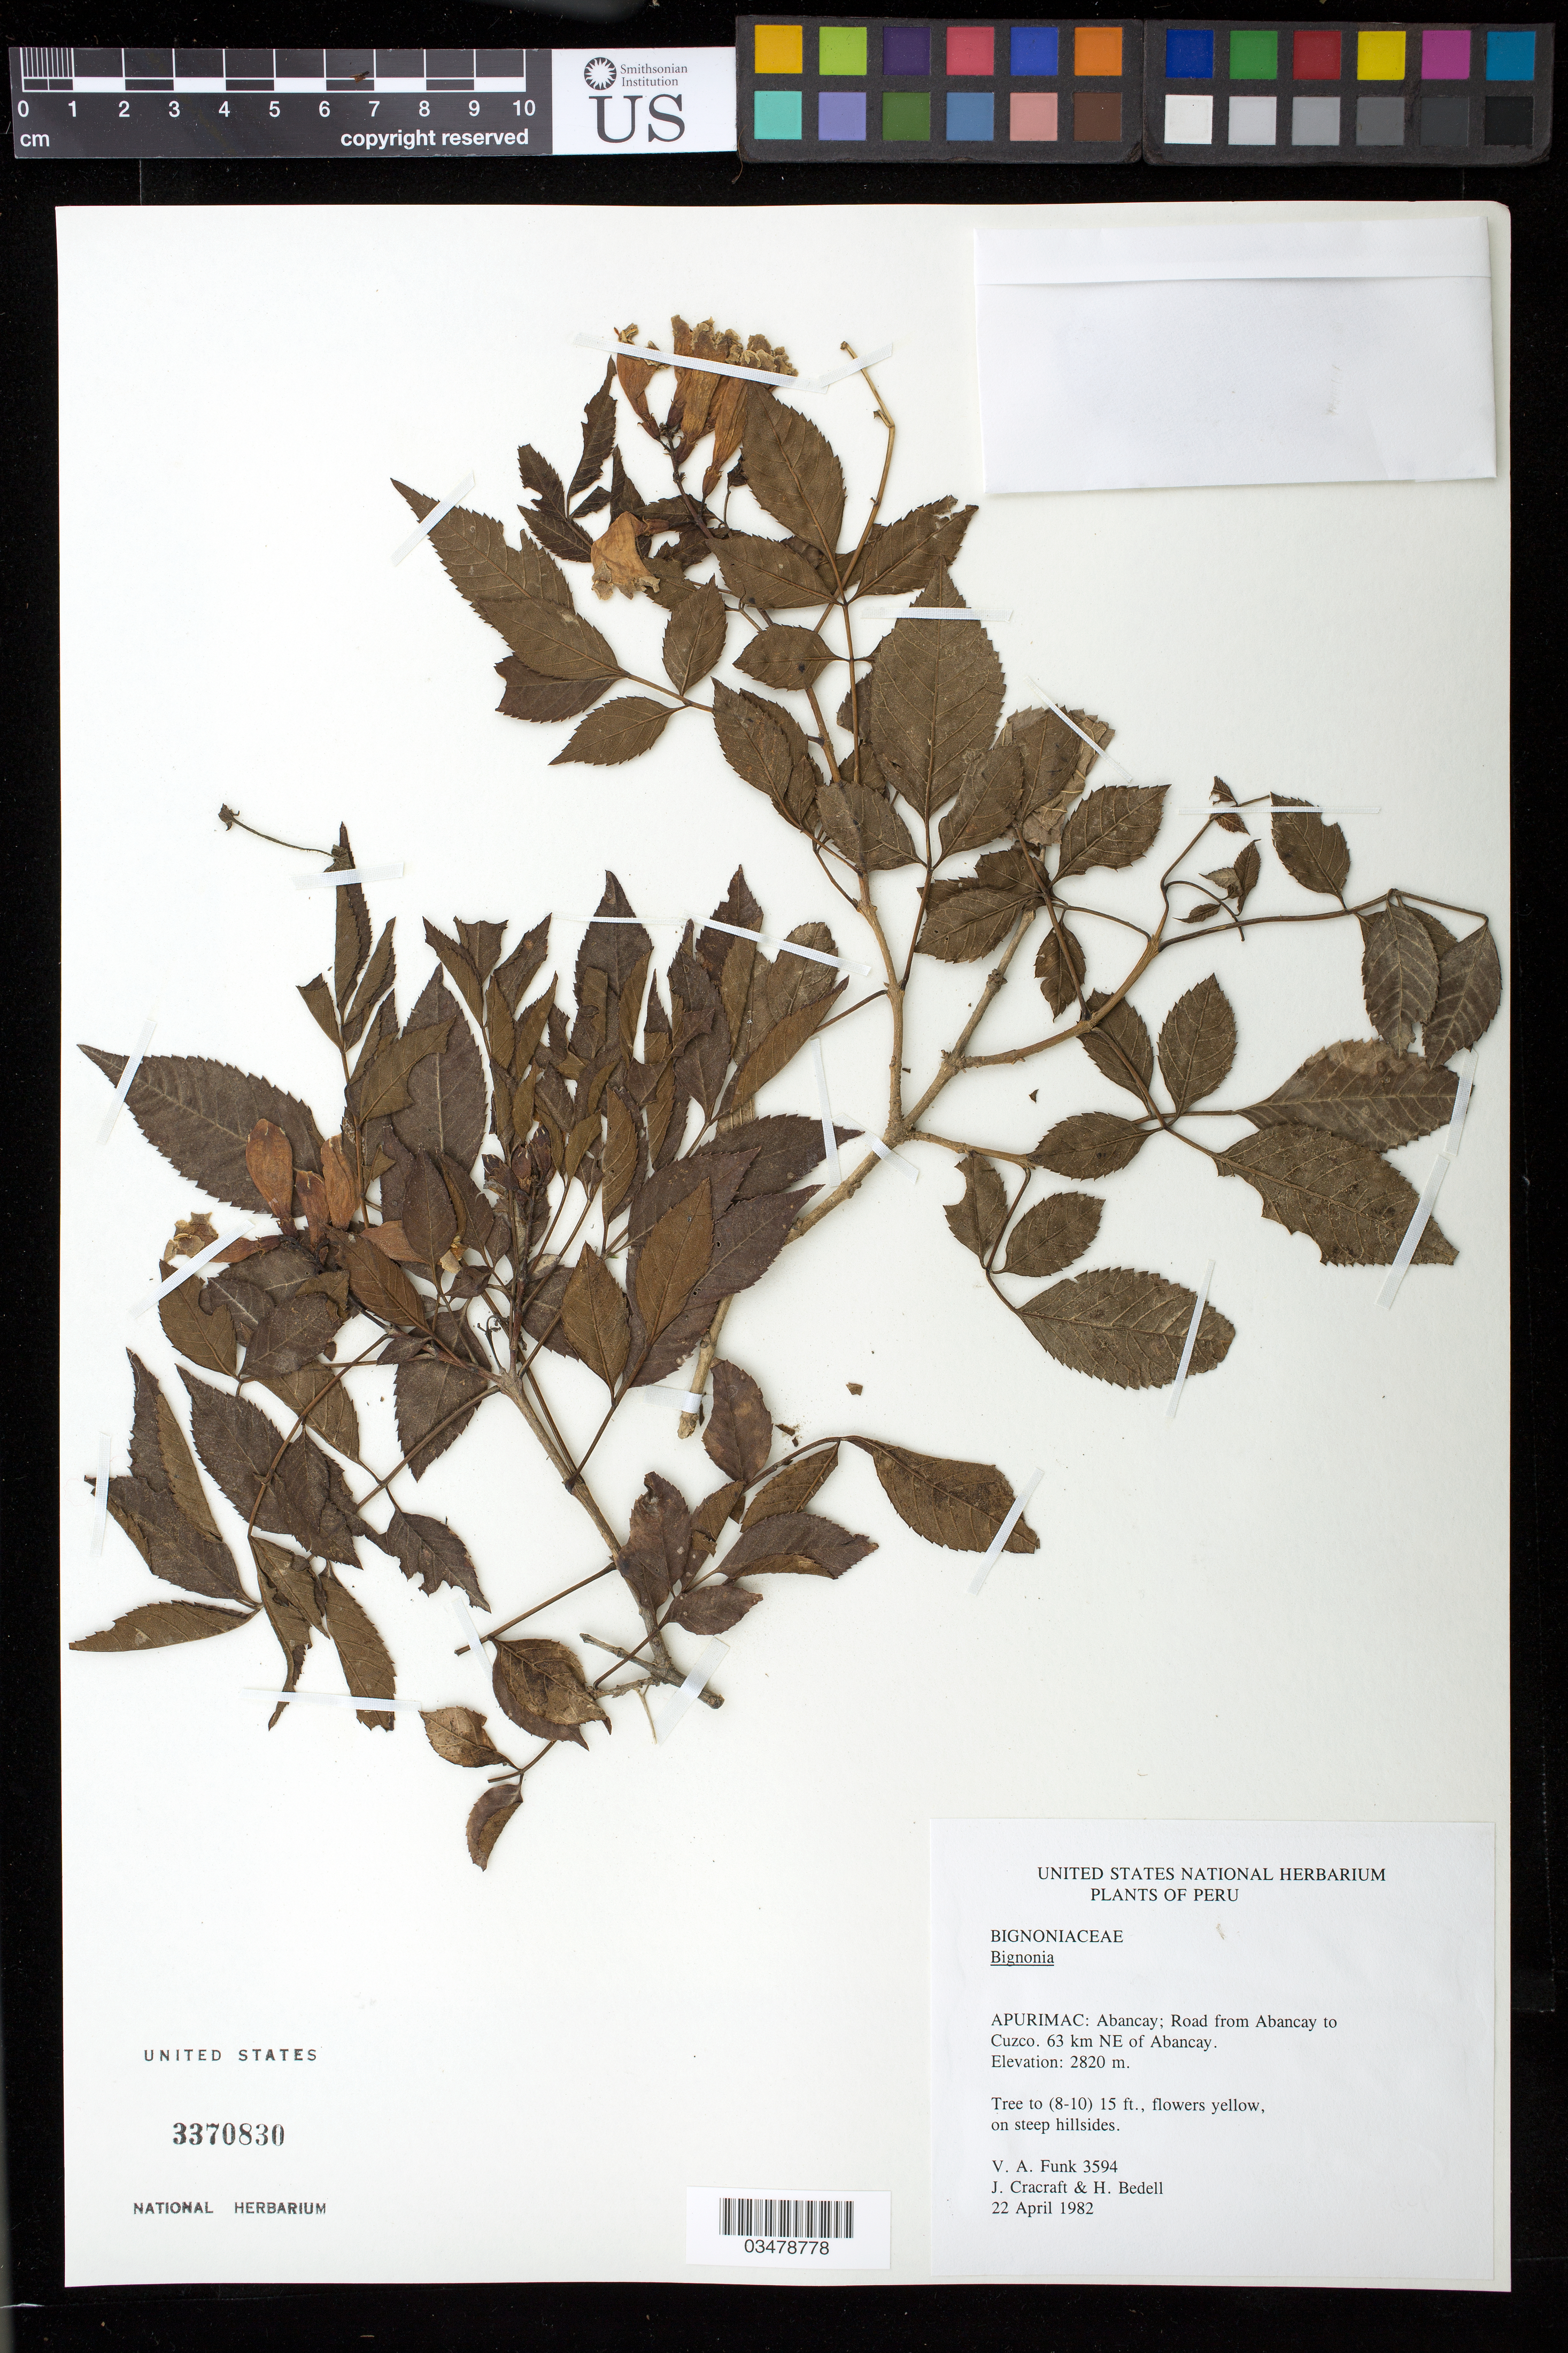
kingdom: Plantae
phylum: Tracheophyta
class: Magnoliopsida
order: Lamiales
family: Bignoniaceae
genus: Bignonia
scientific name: Bignonia sp.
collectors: V. Funk, J. L. Cracraft & H. Bedell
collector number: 3594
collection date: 1982-04-22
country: Peru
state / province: Apurímac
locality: Abancay; Road from Abancay to Cuzco. 63 km NE of Abancay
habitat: steep hillsides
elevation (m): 2820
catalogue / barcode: US 3370830